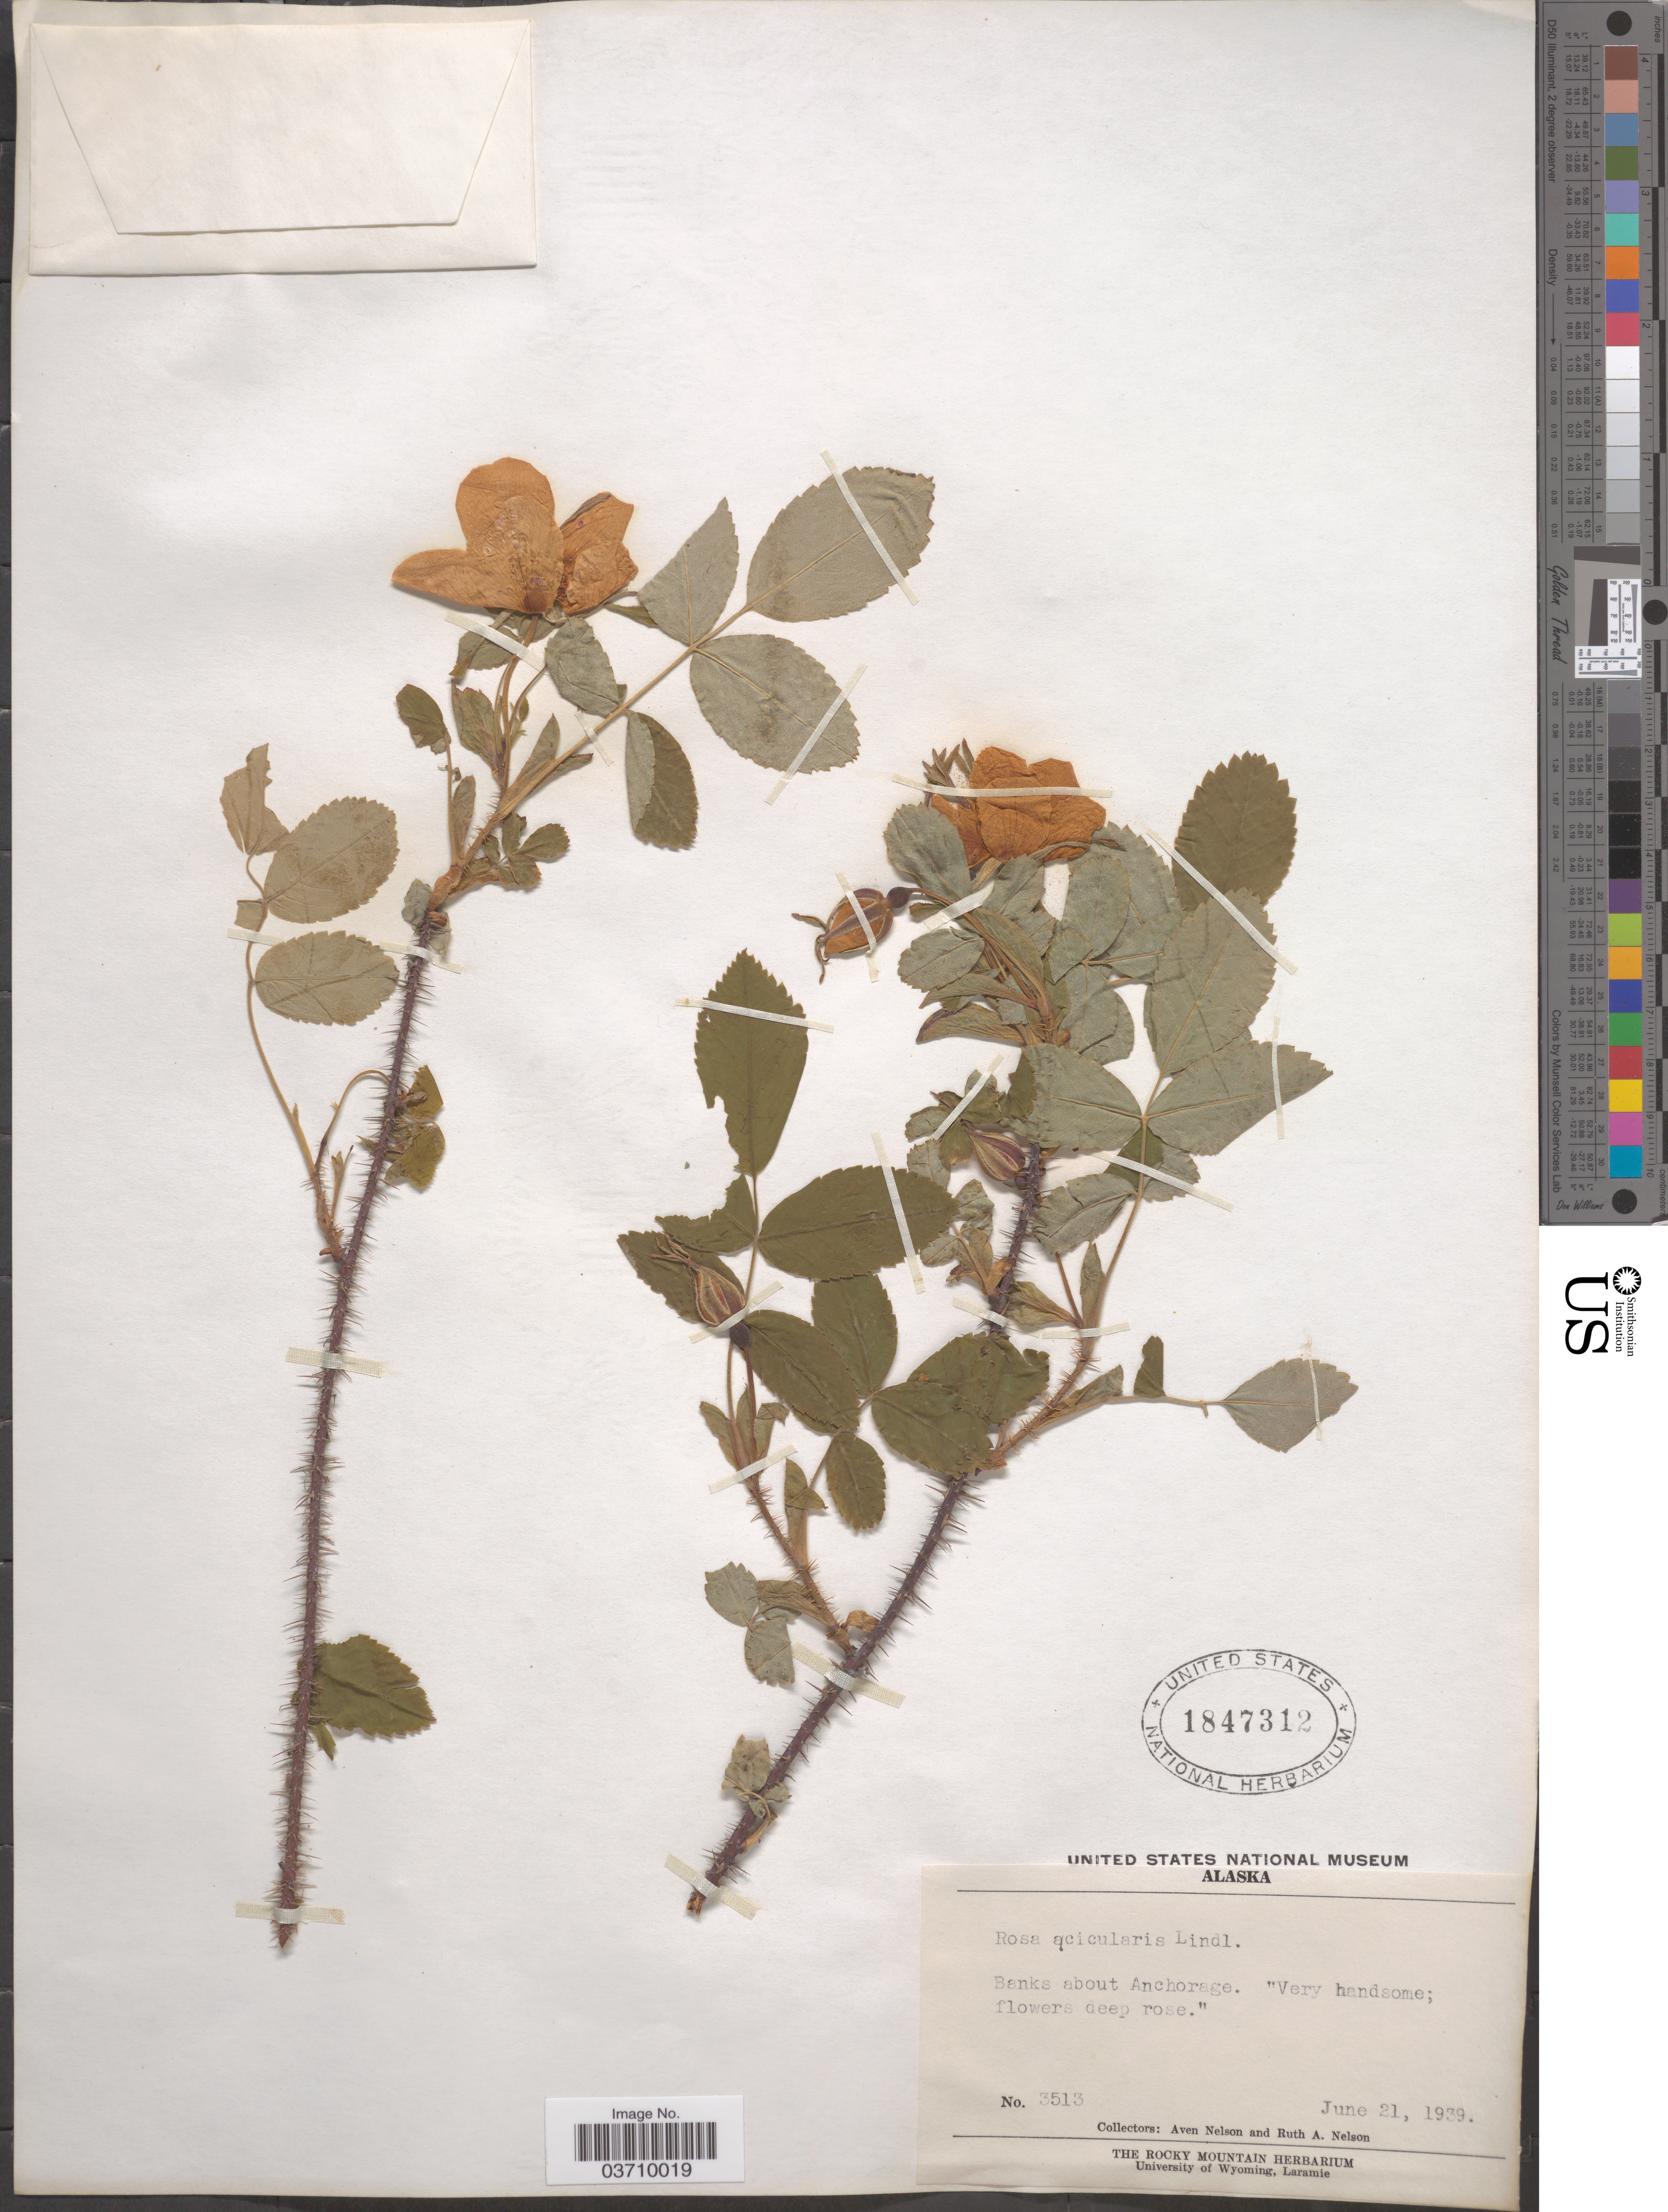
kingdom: Plantae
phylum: Tracheophyta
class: Magnoliopsida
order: Rosales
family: Rosaceae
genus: Rosa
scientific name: Rosa acicularis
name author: Lindl.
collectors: A. Nelson & R. A. Nelson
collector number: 3513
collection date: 1939-06-21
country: United States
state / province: Alaska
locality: Banks about Anchorage.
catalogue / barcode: US 1847312